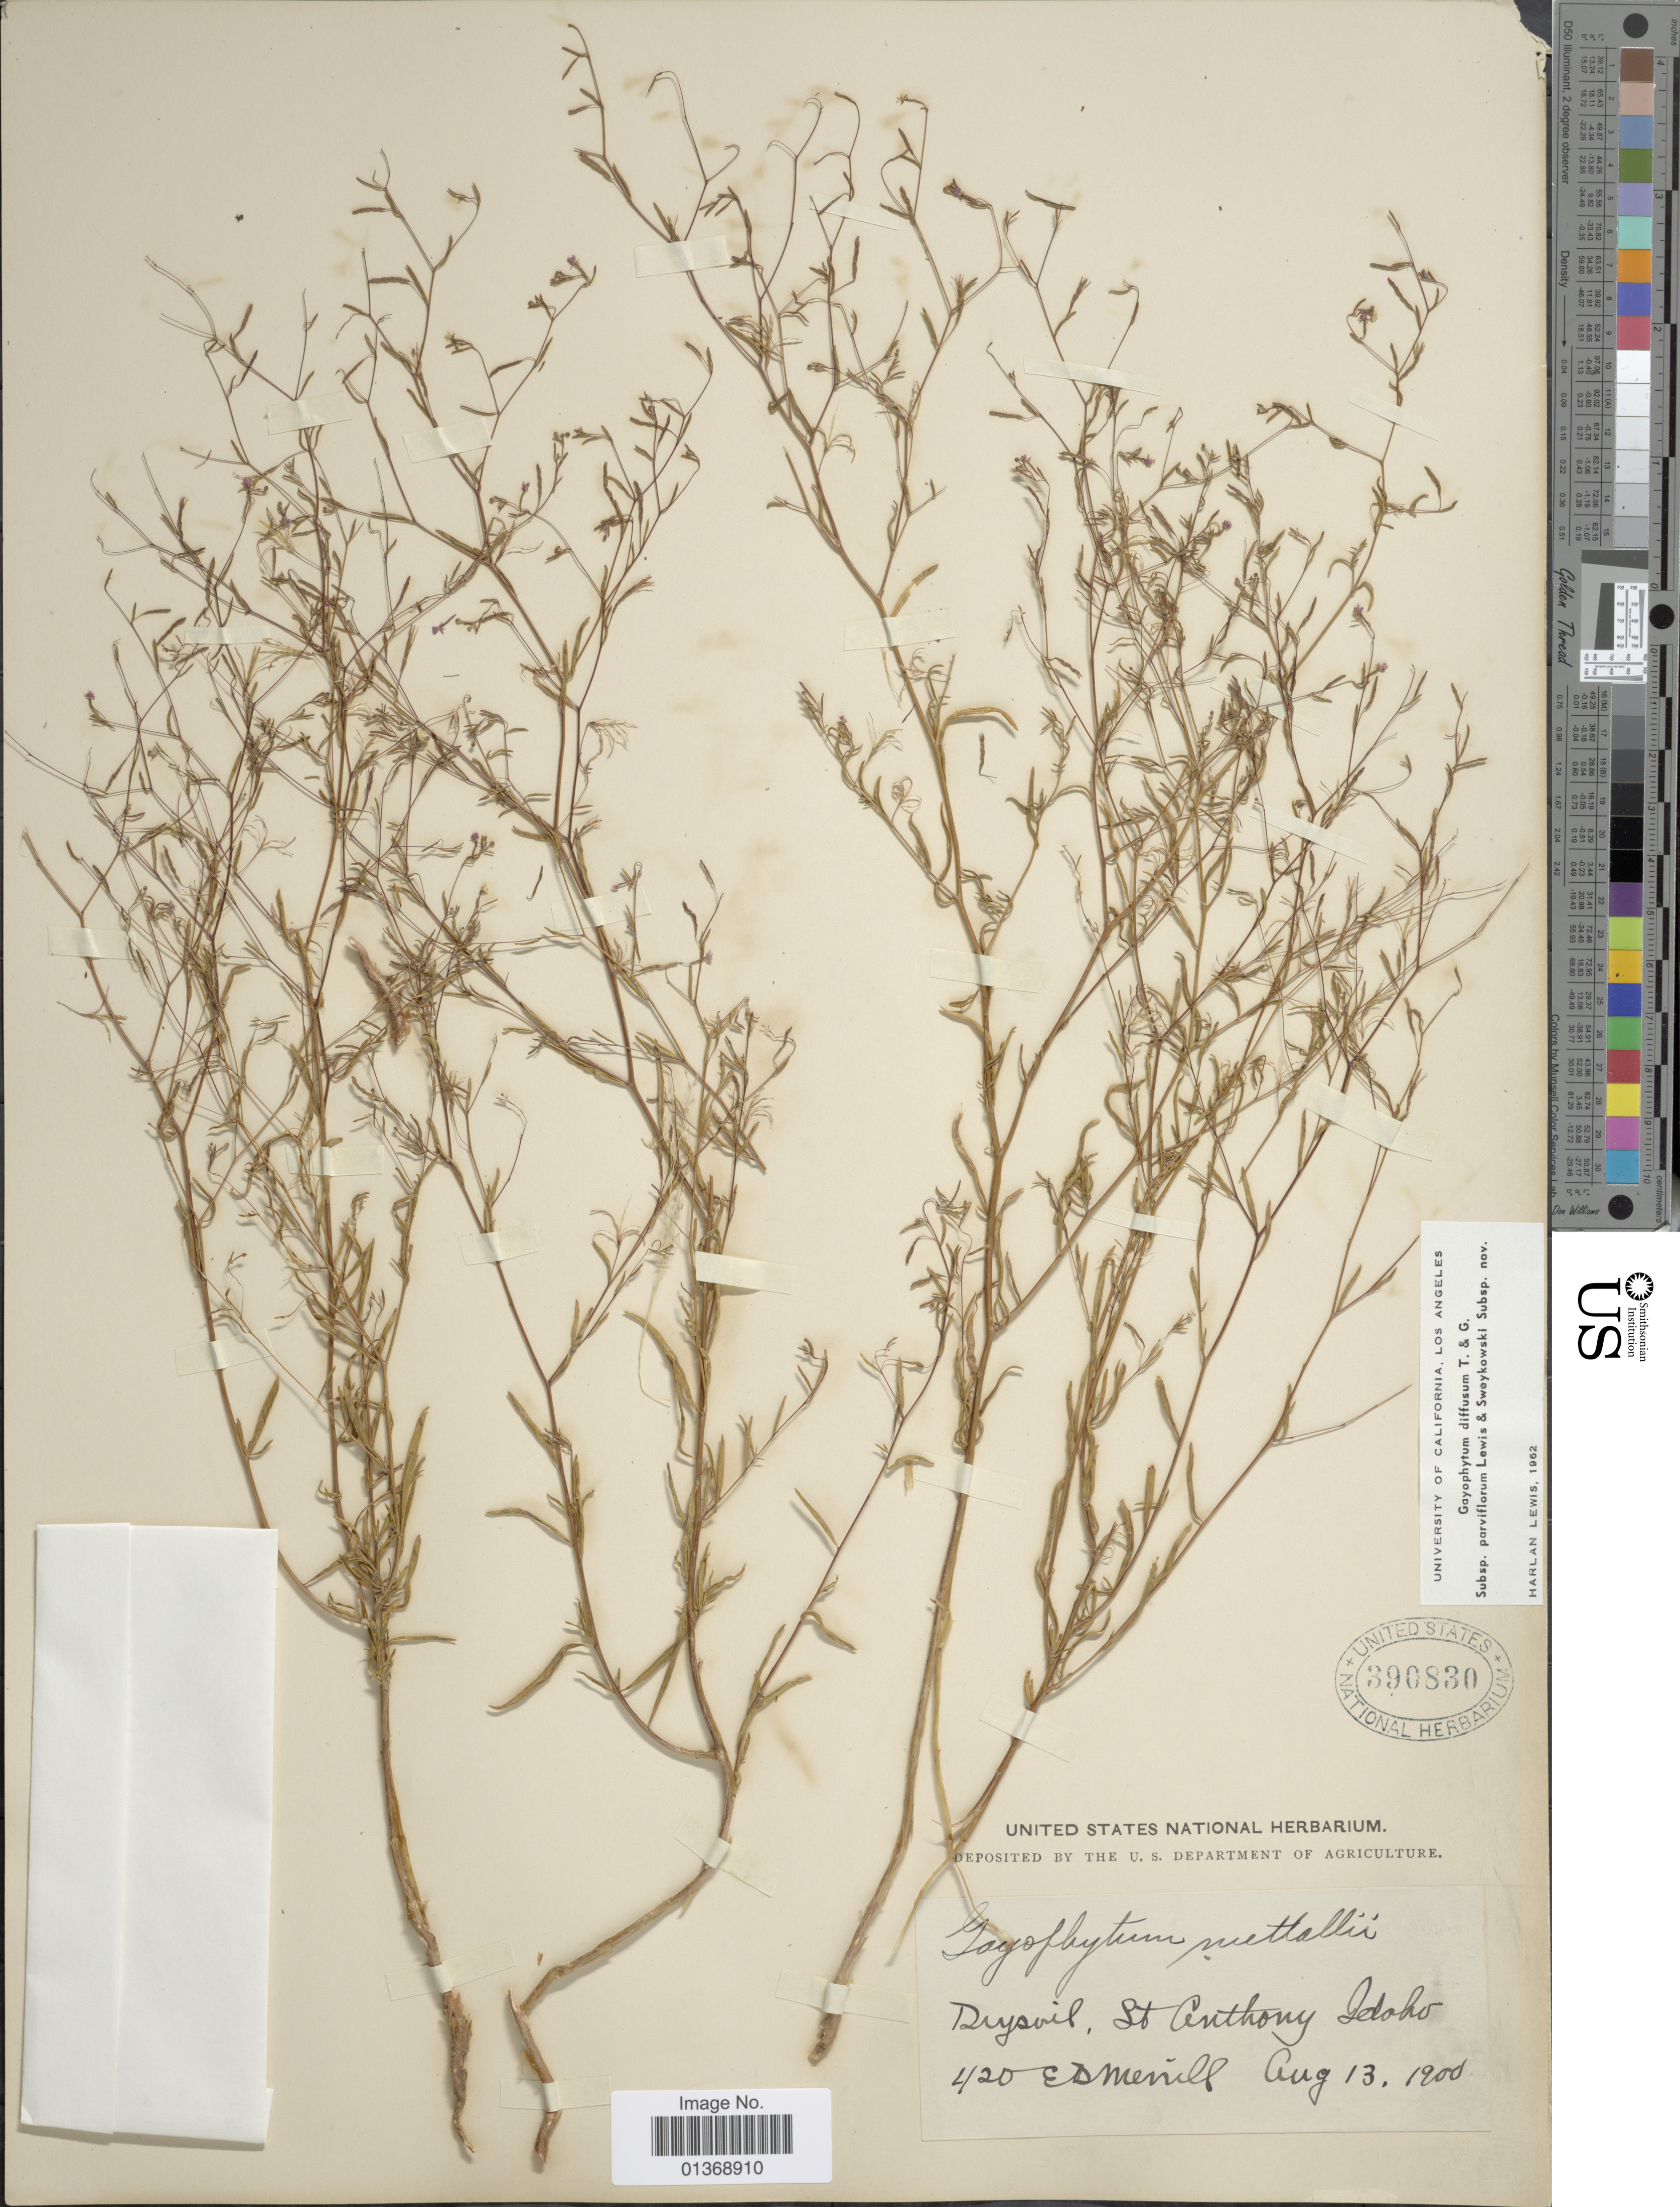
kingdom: Plantae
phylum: Tracheophyta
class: Magnoliopsida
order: Myrtales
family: Onagraceae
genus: Gayophytum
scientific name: Gayophytum diffusum subsp. parviflorum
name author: F. H. Lewis & Szweyk.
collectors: E. D. Merrill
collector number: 420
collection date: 1900-08-13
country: United States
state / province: Idaho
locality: Dry Soil, St. Anthony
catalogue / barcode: US 390830